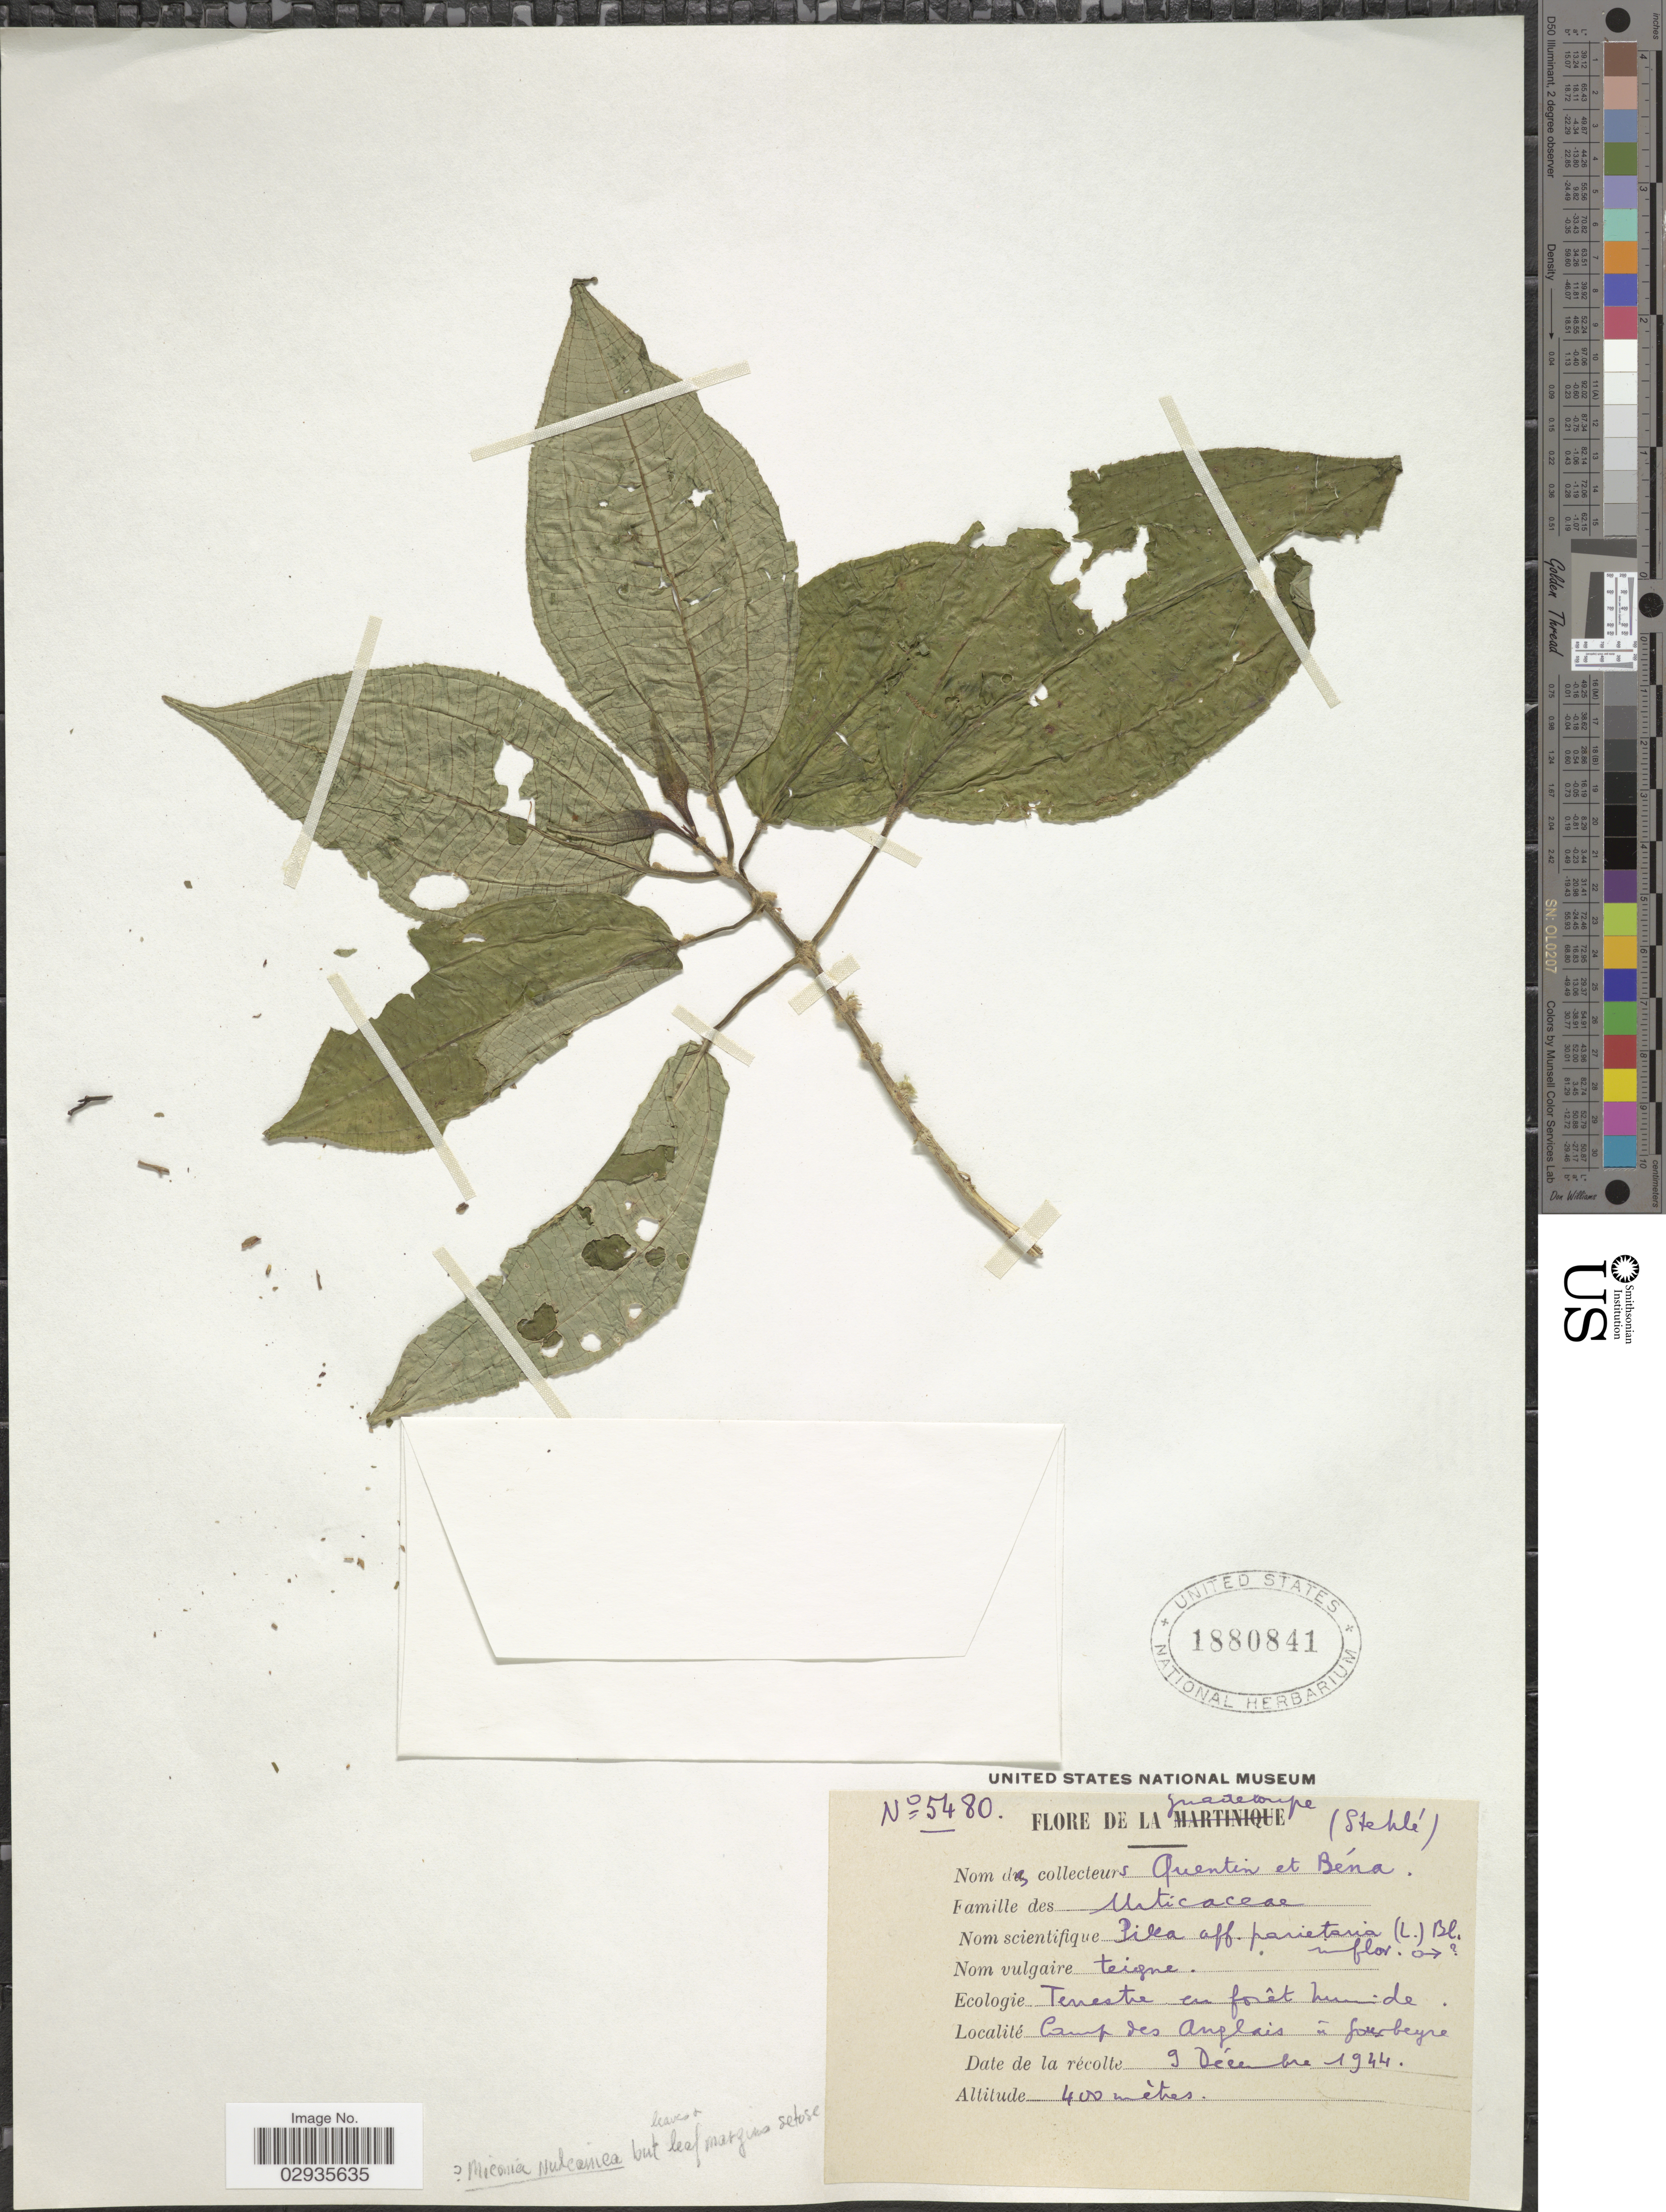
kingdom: Plantae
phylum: Tracheophyta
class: Magnoliopsida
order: Myrtales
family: Melastomataceae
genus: Miconia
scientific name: Miconia sp.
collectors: -. Quentin & -. Béna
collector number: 5480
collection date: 1944-12-09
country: Guadeloupe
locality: Camp des Anglais á Gourbeyre.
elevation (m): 400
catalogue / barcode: US 1880841